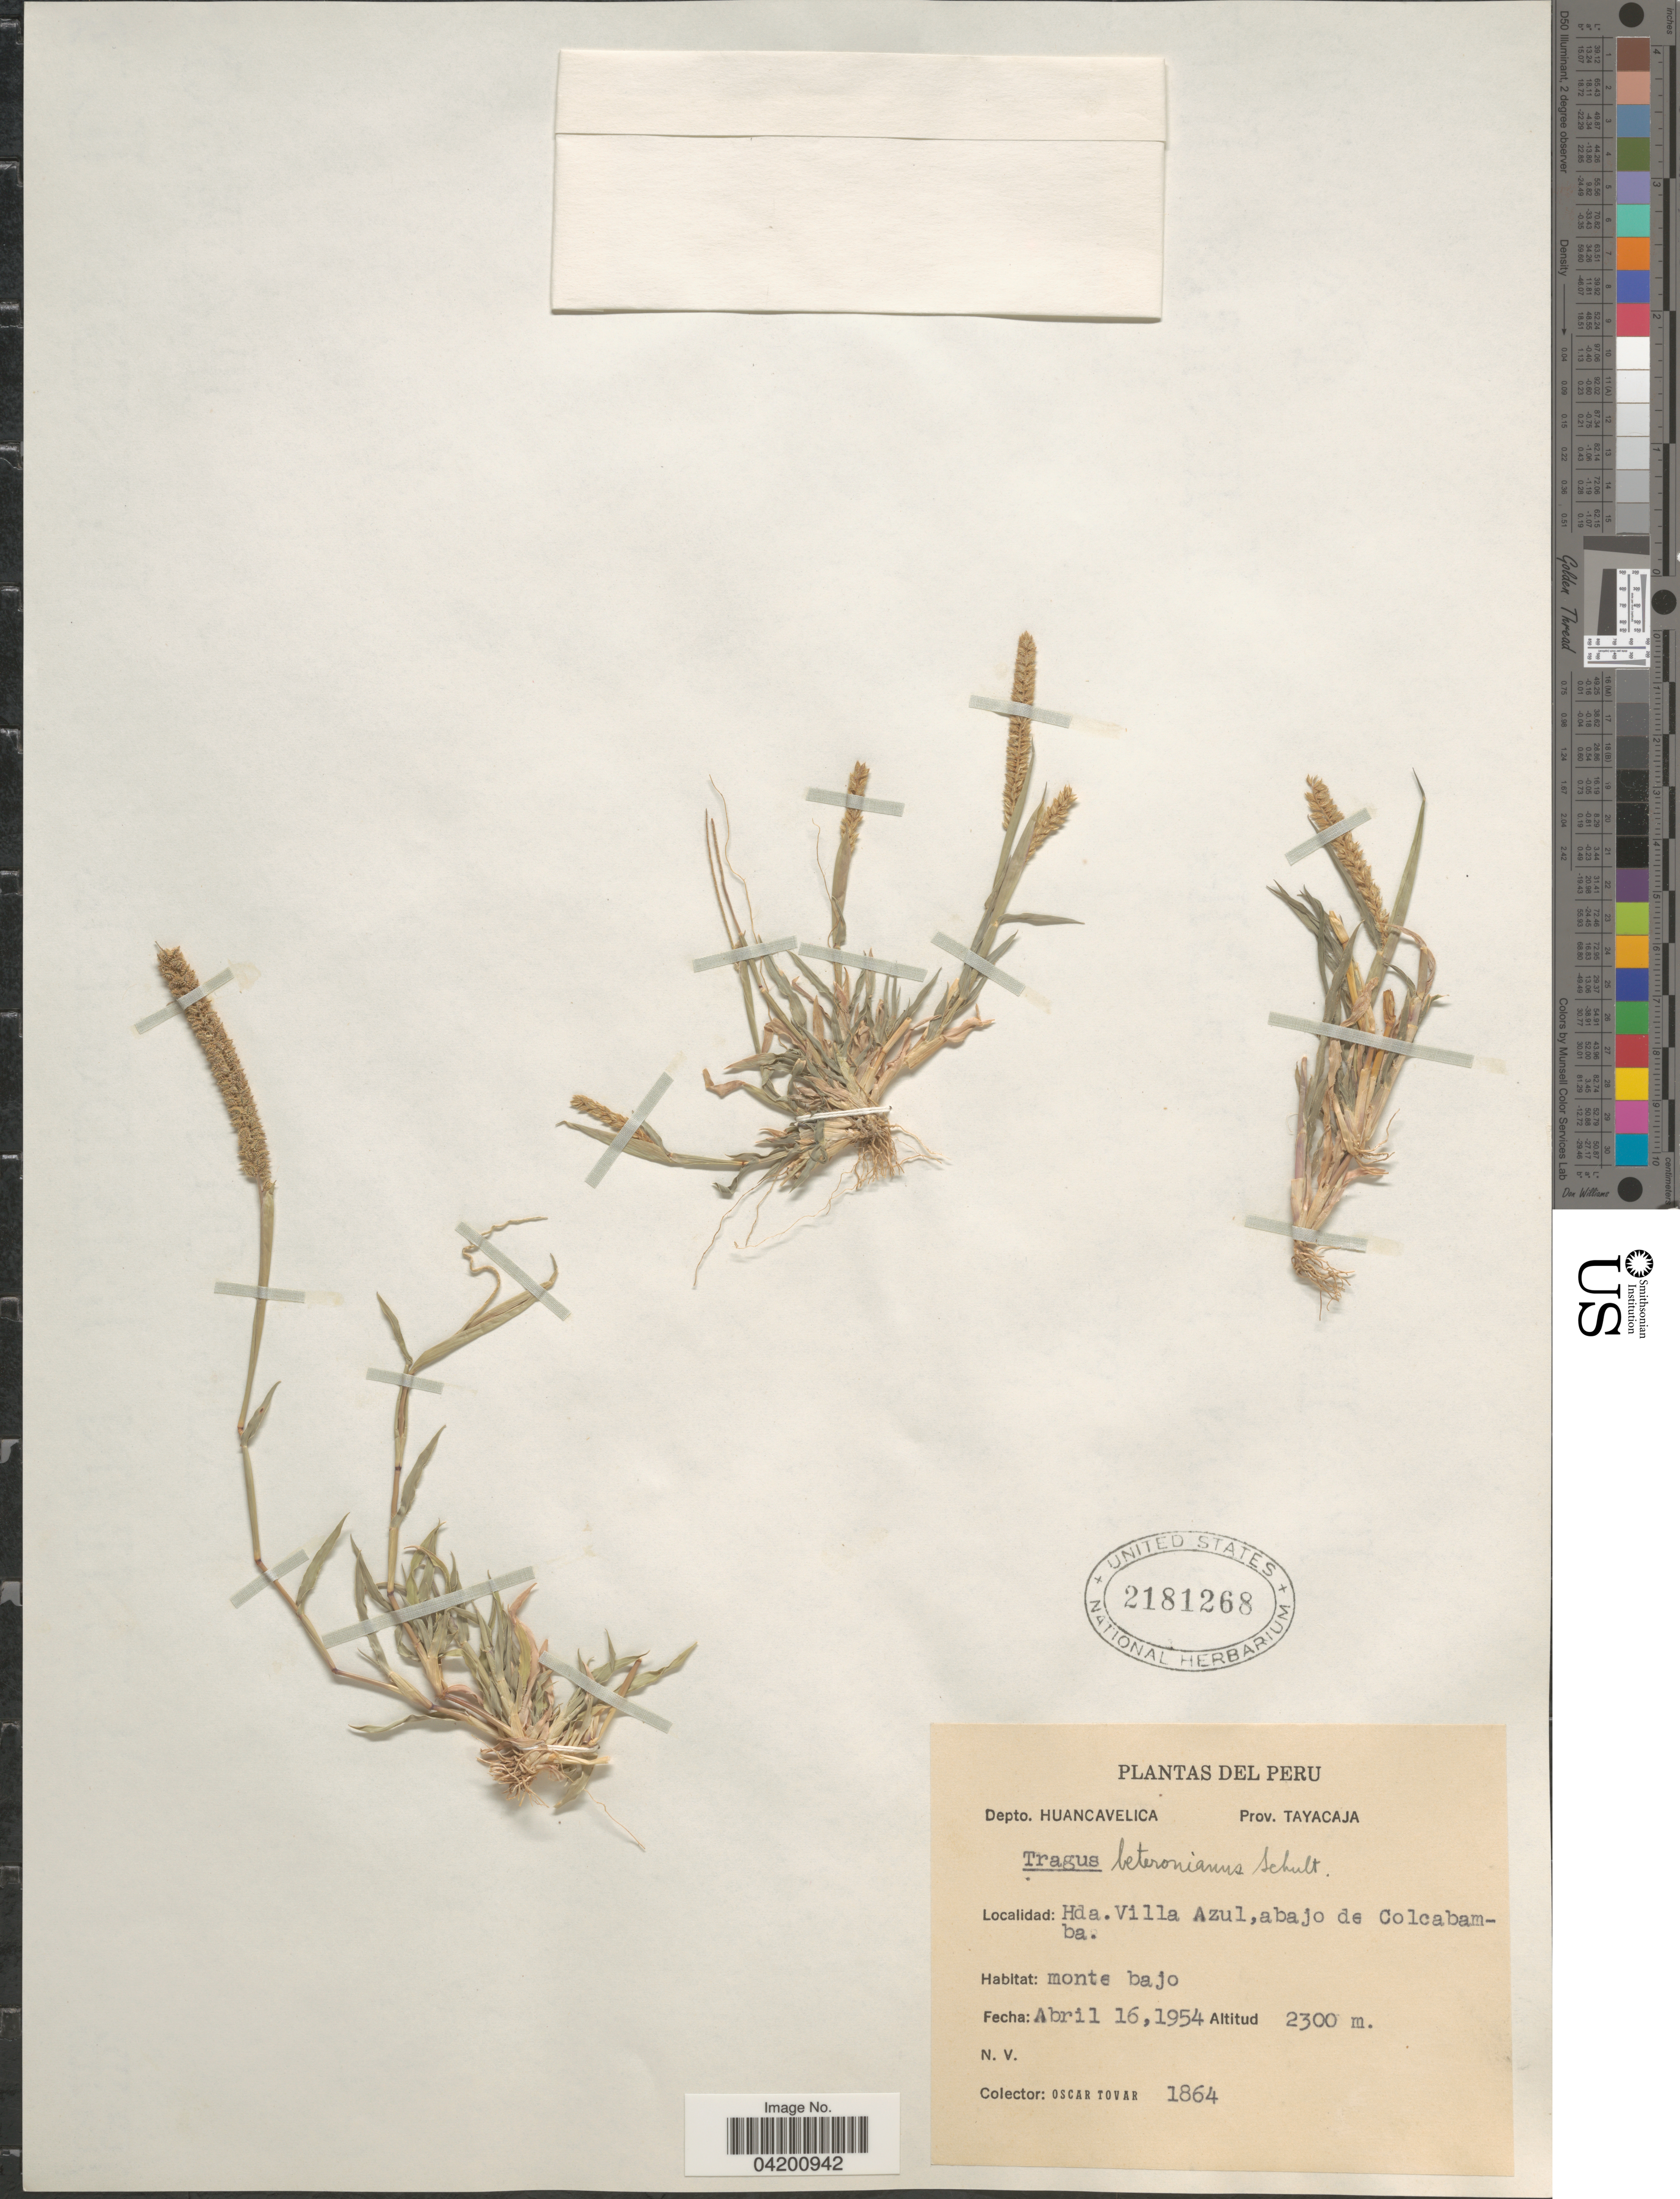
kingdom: Plantae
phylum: Tracheophyta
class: Liliopsida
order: Poales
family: Poaceae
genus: Tragus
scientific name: Tragus berteronianus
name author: Schult.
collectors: Ó. Tovar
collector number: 1864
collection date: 1954-04-16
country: Peru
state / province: Huancavelica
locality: Depto. Huancavelica. Prov. Tayacaja. Hda.Villa Azul,abajo de Colcabamba.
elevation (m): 2300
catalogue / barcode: US 2181268